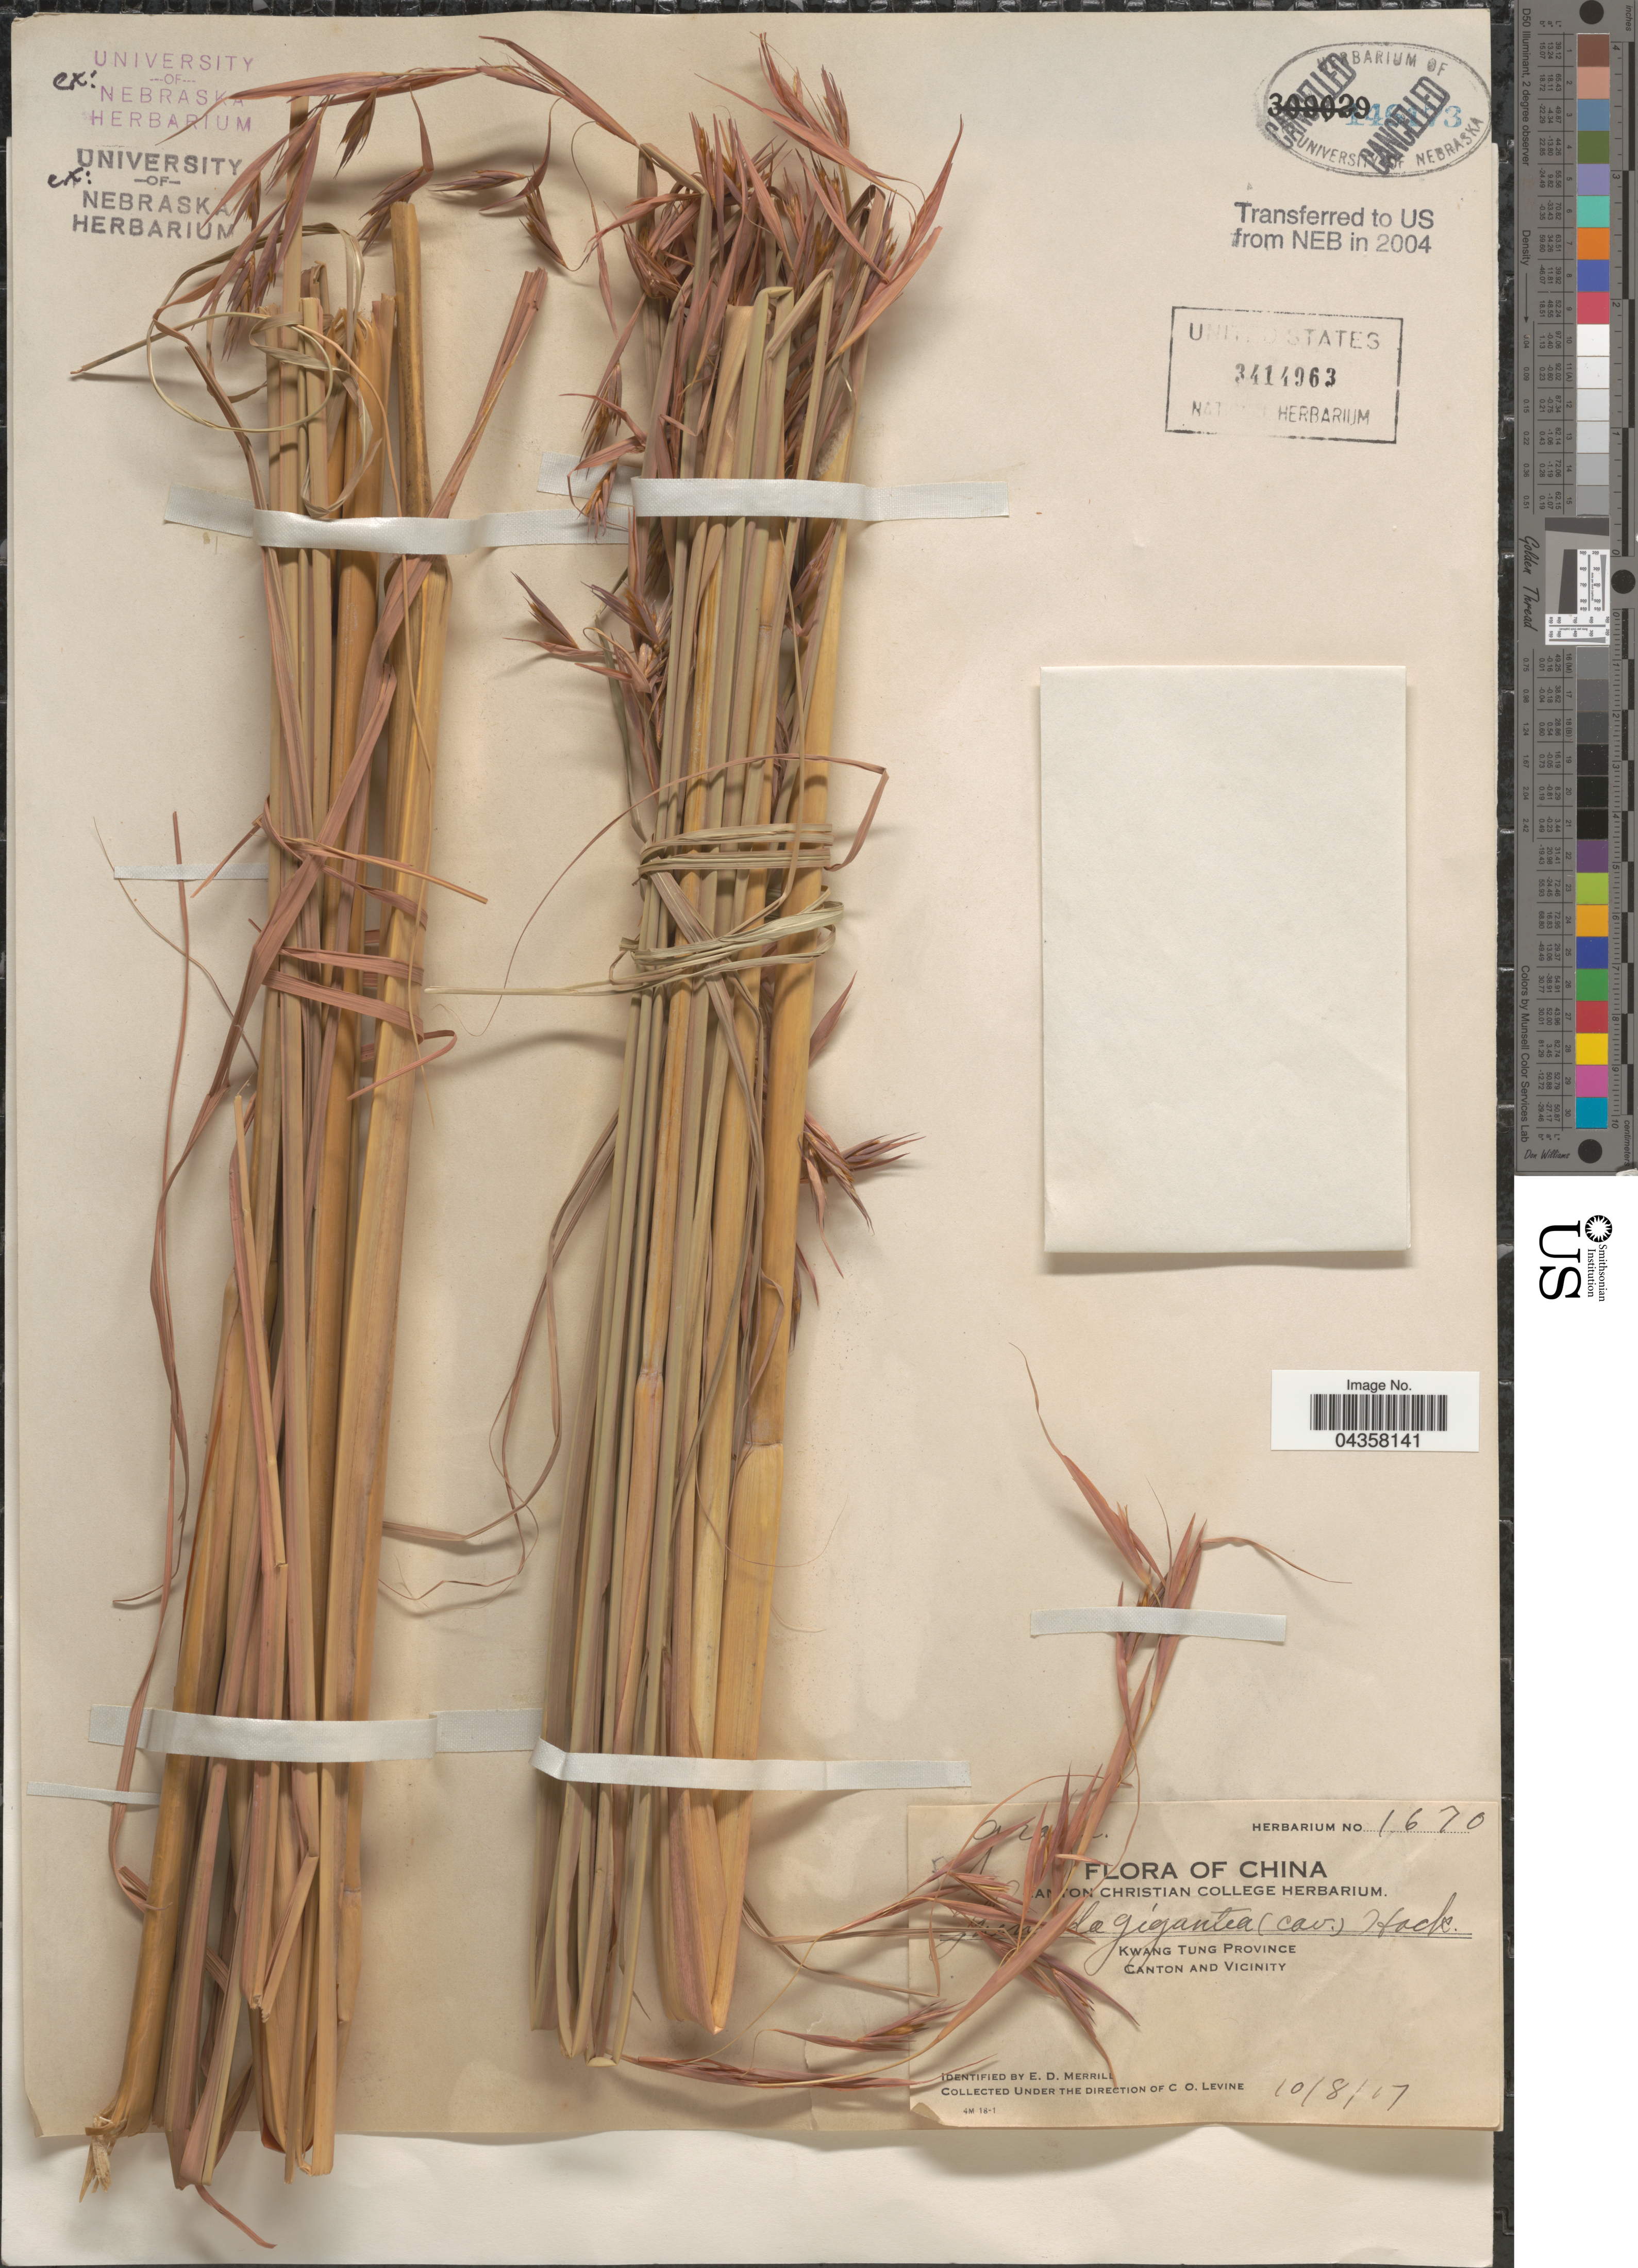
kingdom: Plantae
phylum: Tracheophyta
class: Liliopsida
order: Poales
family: Poaceae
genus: Themeda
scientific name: Themeda gigantea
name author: Hack.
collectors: C. O. Levine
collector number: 1670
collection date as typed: Transcribed d/m/y: 10/8/17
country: China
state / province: Guangdong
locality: Kwang Tung Province. Canton and Vicinity.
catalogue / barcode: US 3414963